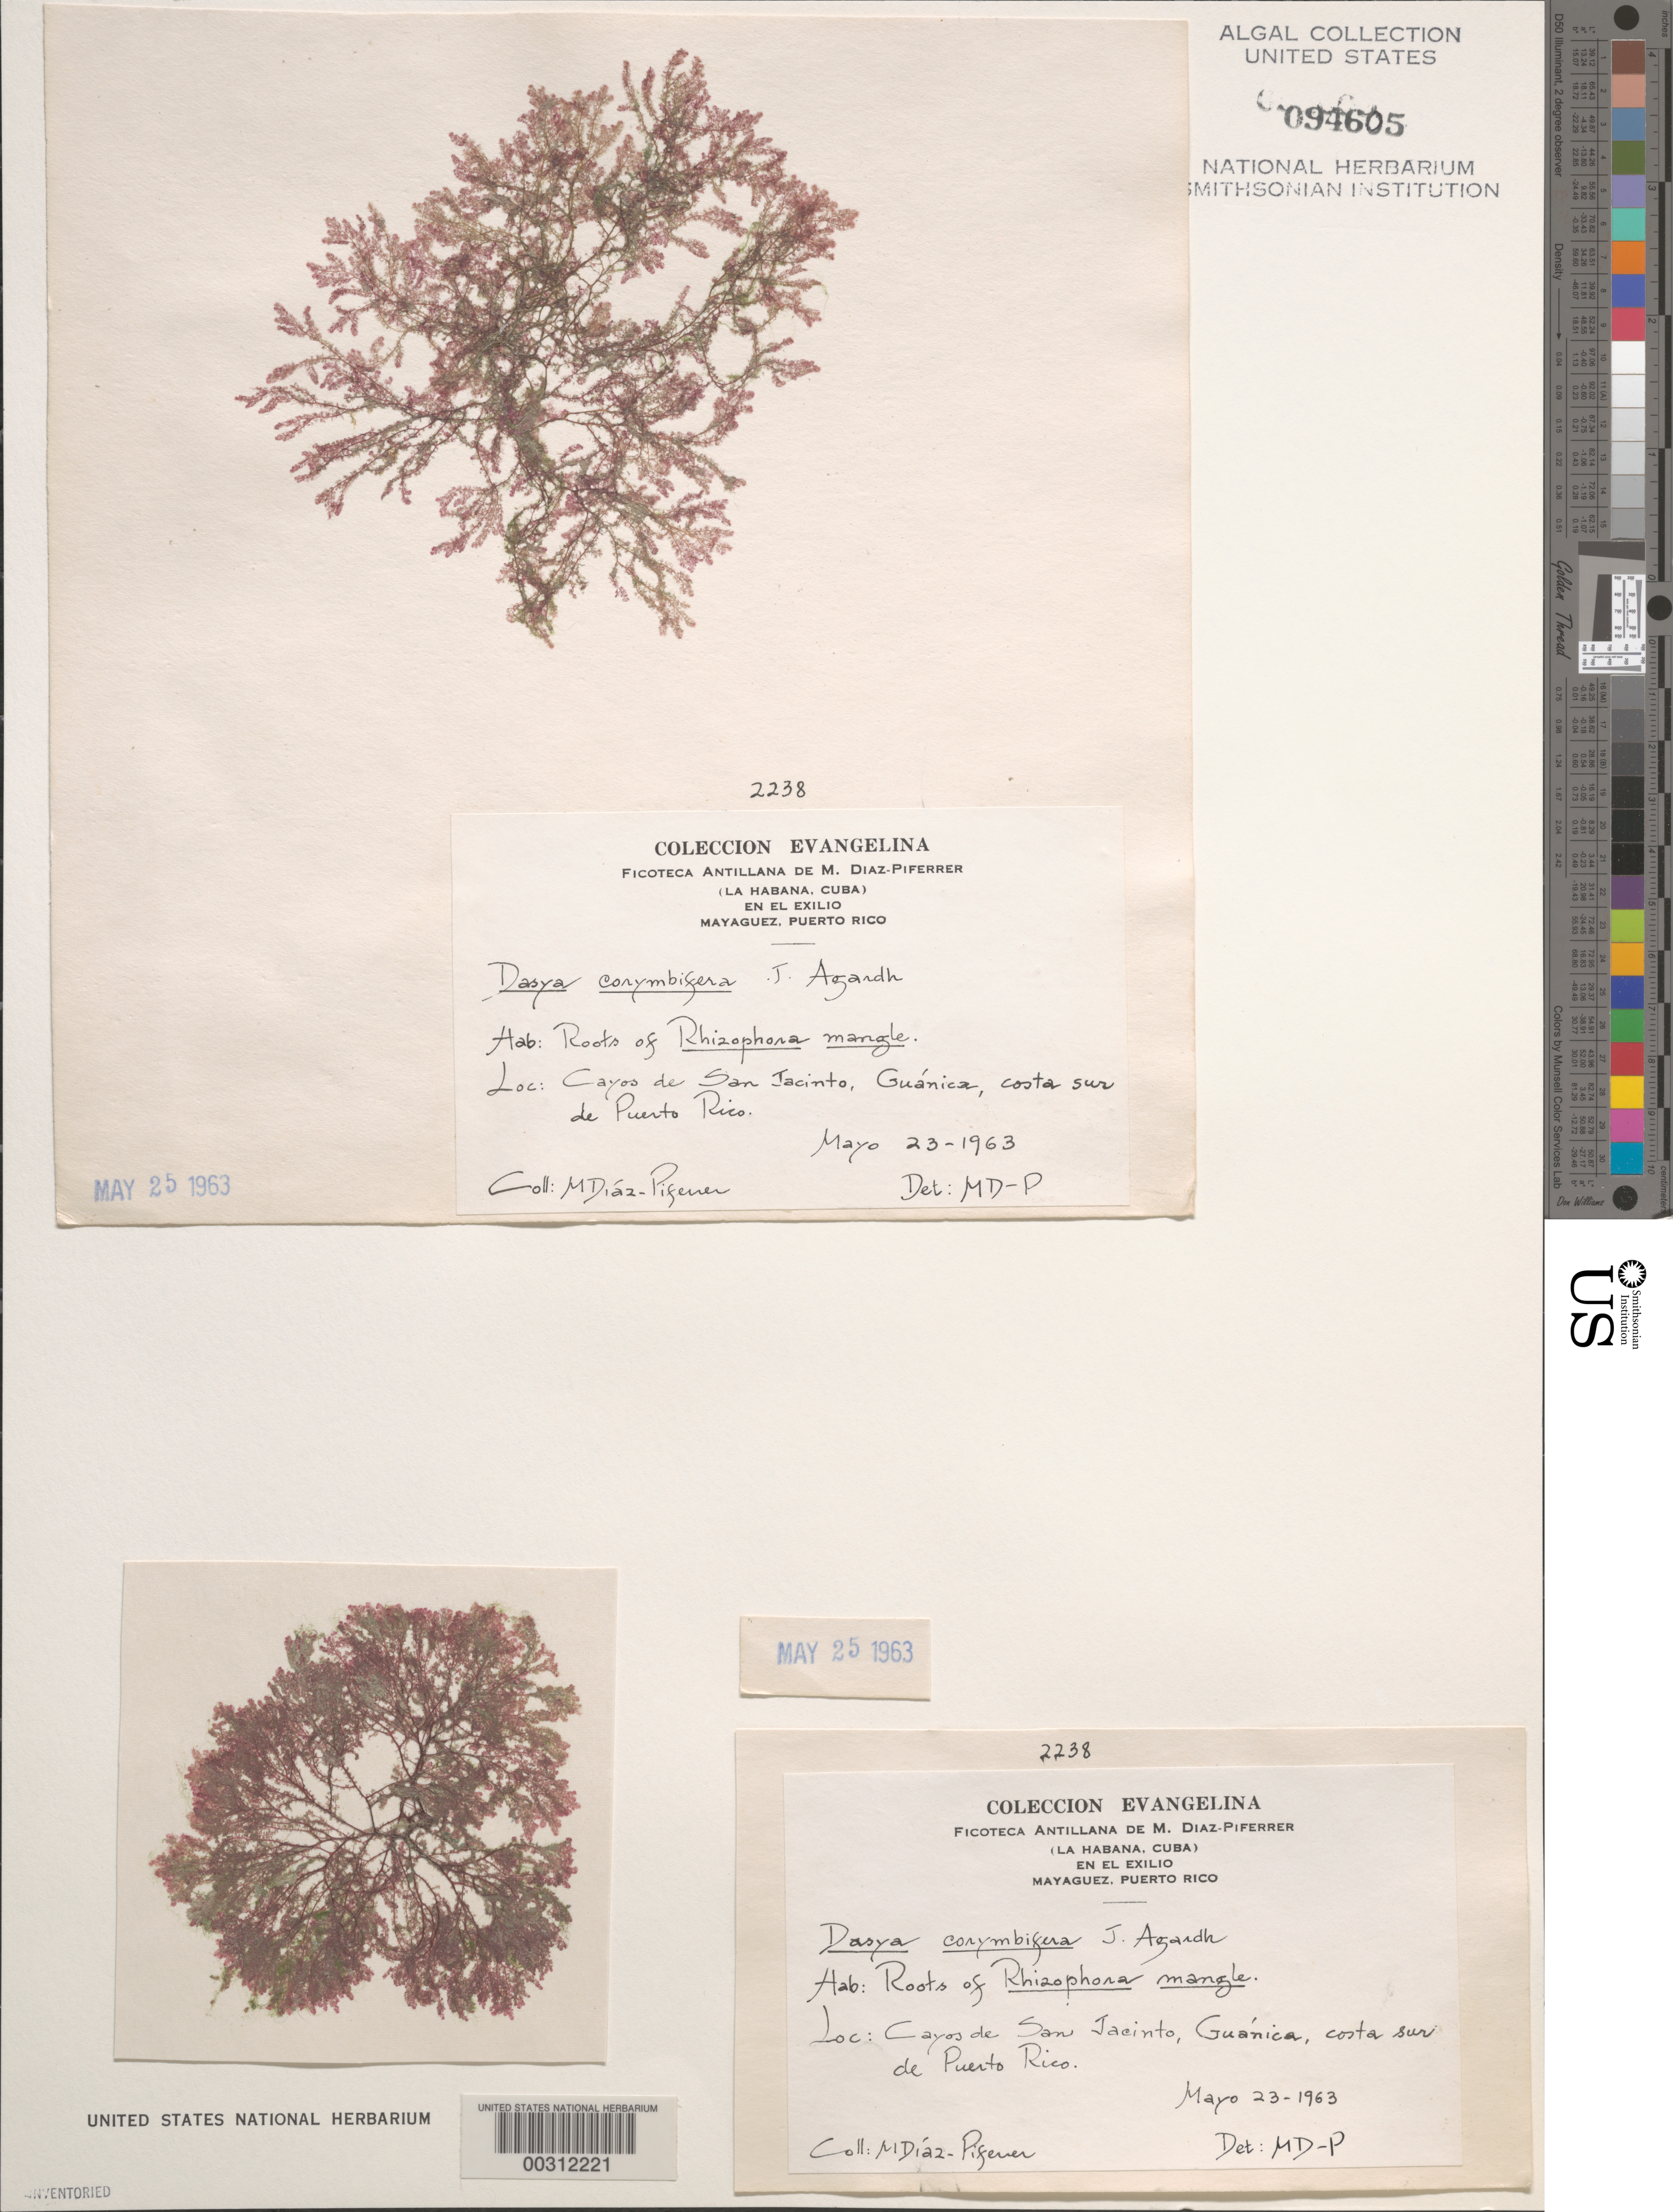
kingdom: Plantae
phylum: Rhodophyta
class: Florideophyceae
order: Ceramiales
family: Dasyaceae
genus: Dasya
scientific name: Dasya corymbifera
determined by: Diaz-Piferrer, M.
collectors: M. Diaz-Piferrer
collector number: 2238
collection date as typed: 23 May 1963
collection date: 1963-05-23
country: Puerto Rico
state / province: Guanica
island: Cayos de San Jacinto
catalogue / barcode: US 94605